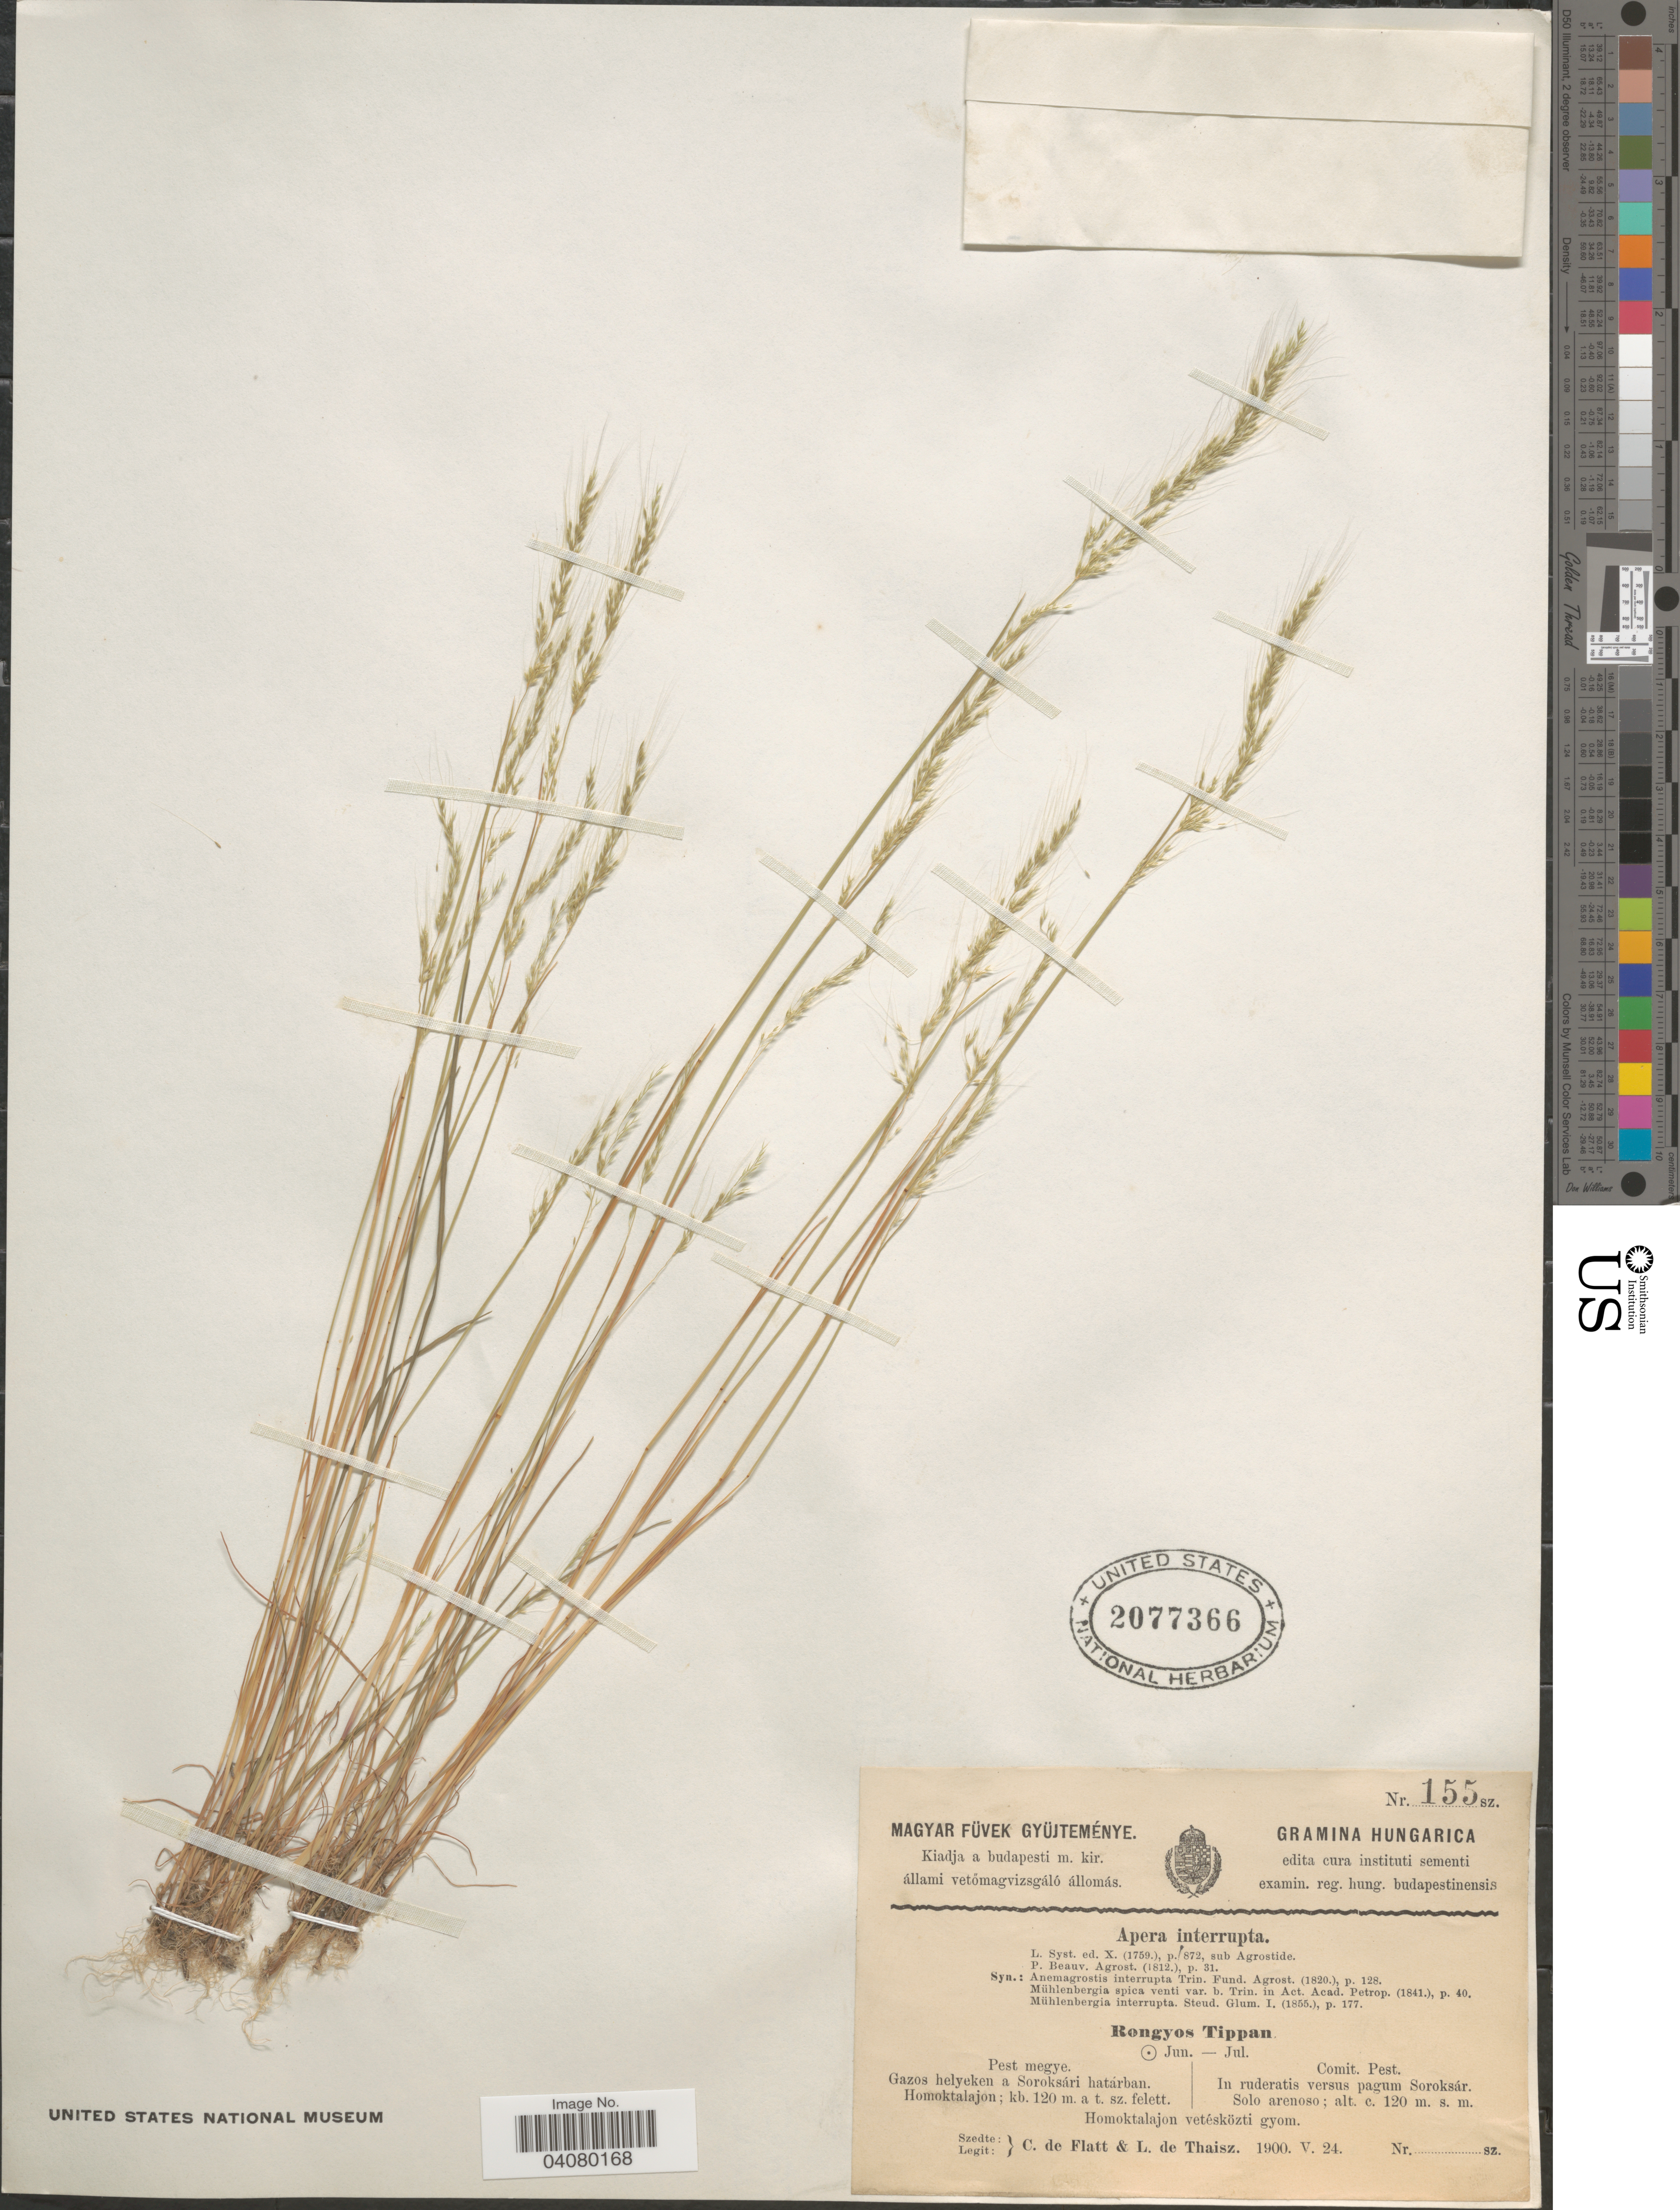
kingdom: Plantae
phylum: Tracheophyta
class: Liliopsida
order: Poales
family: Poaceae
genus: Apera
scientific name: Apera interrupta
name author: (L.) P. Beauv.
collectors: C. de Flatt & L. Thaisz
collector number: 155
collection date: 1900-05-24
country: Hungary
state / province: Pest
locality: Comit. Pest. In ruderatis versus pagum Soroksár. Solo arenoso. Homoktalajon vetésközti gyom.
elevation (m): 120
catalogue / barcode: US 2077366